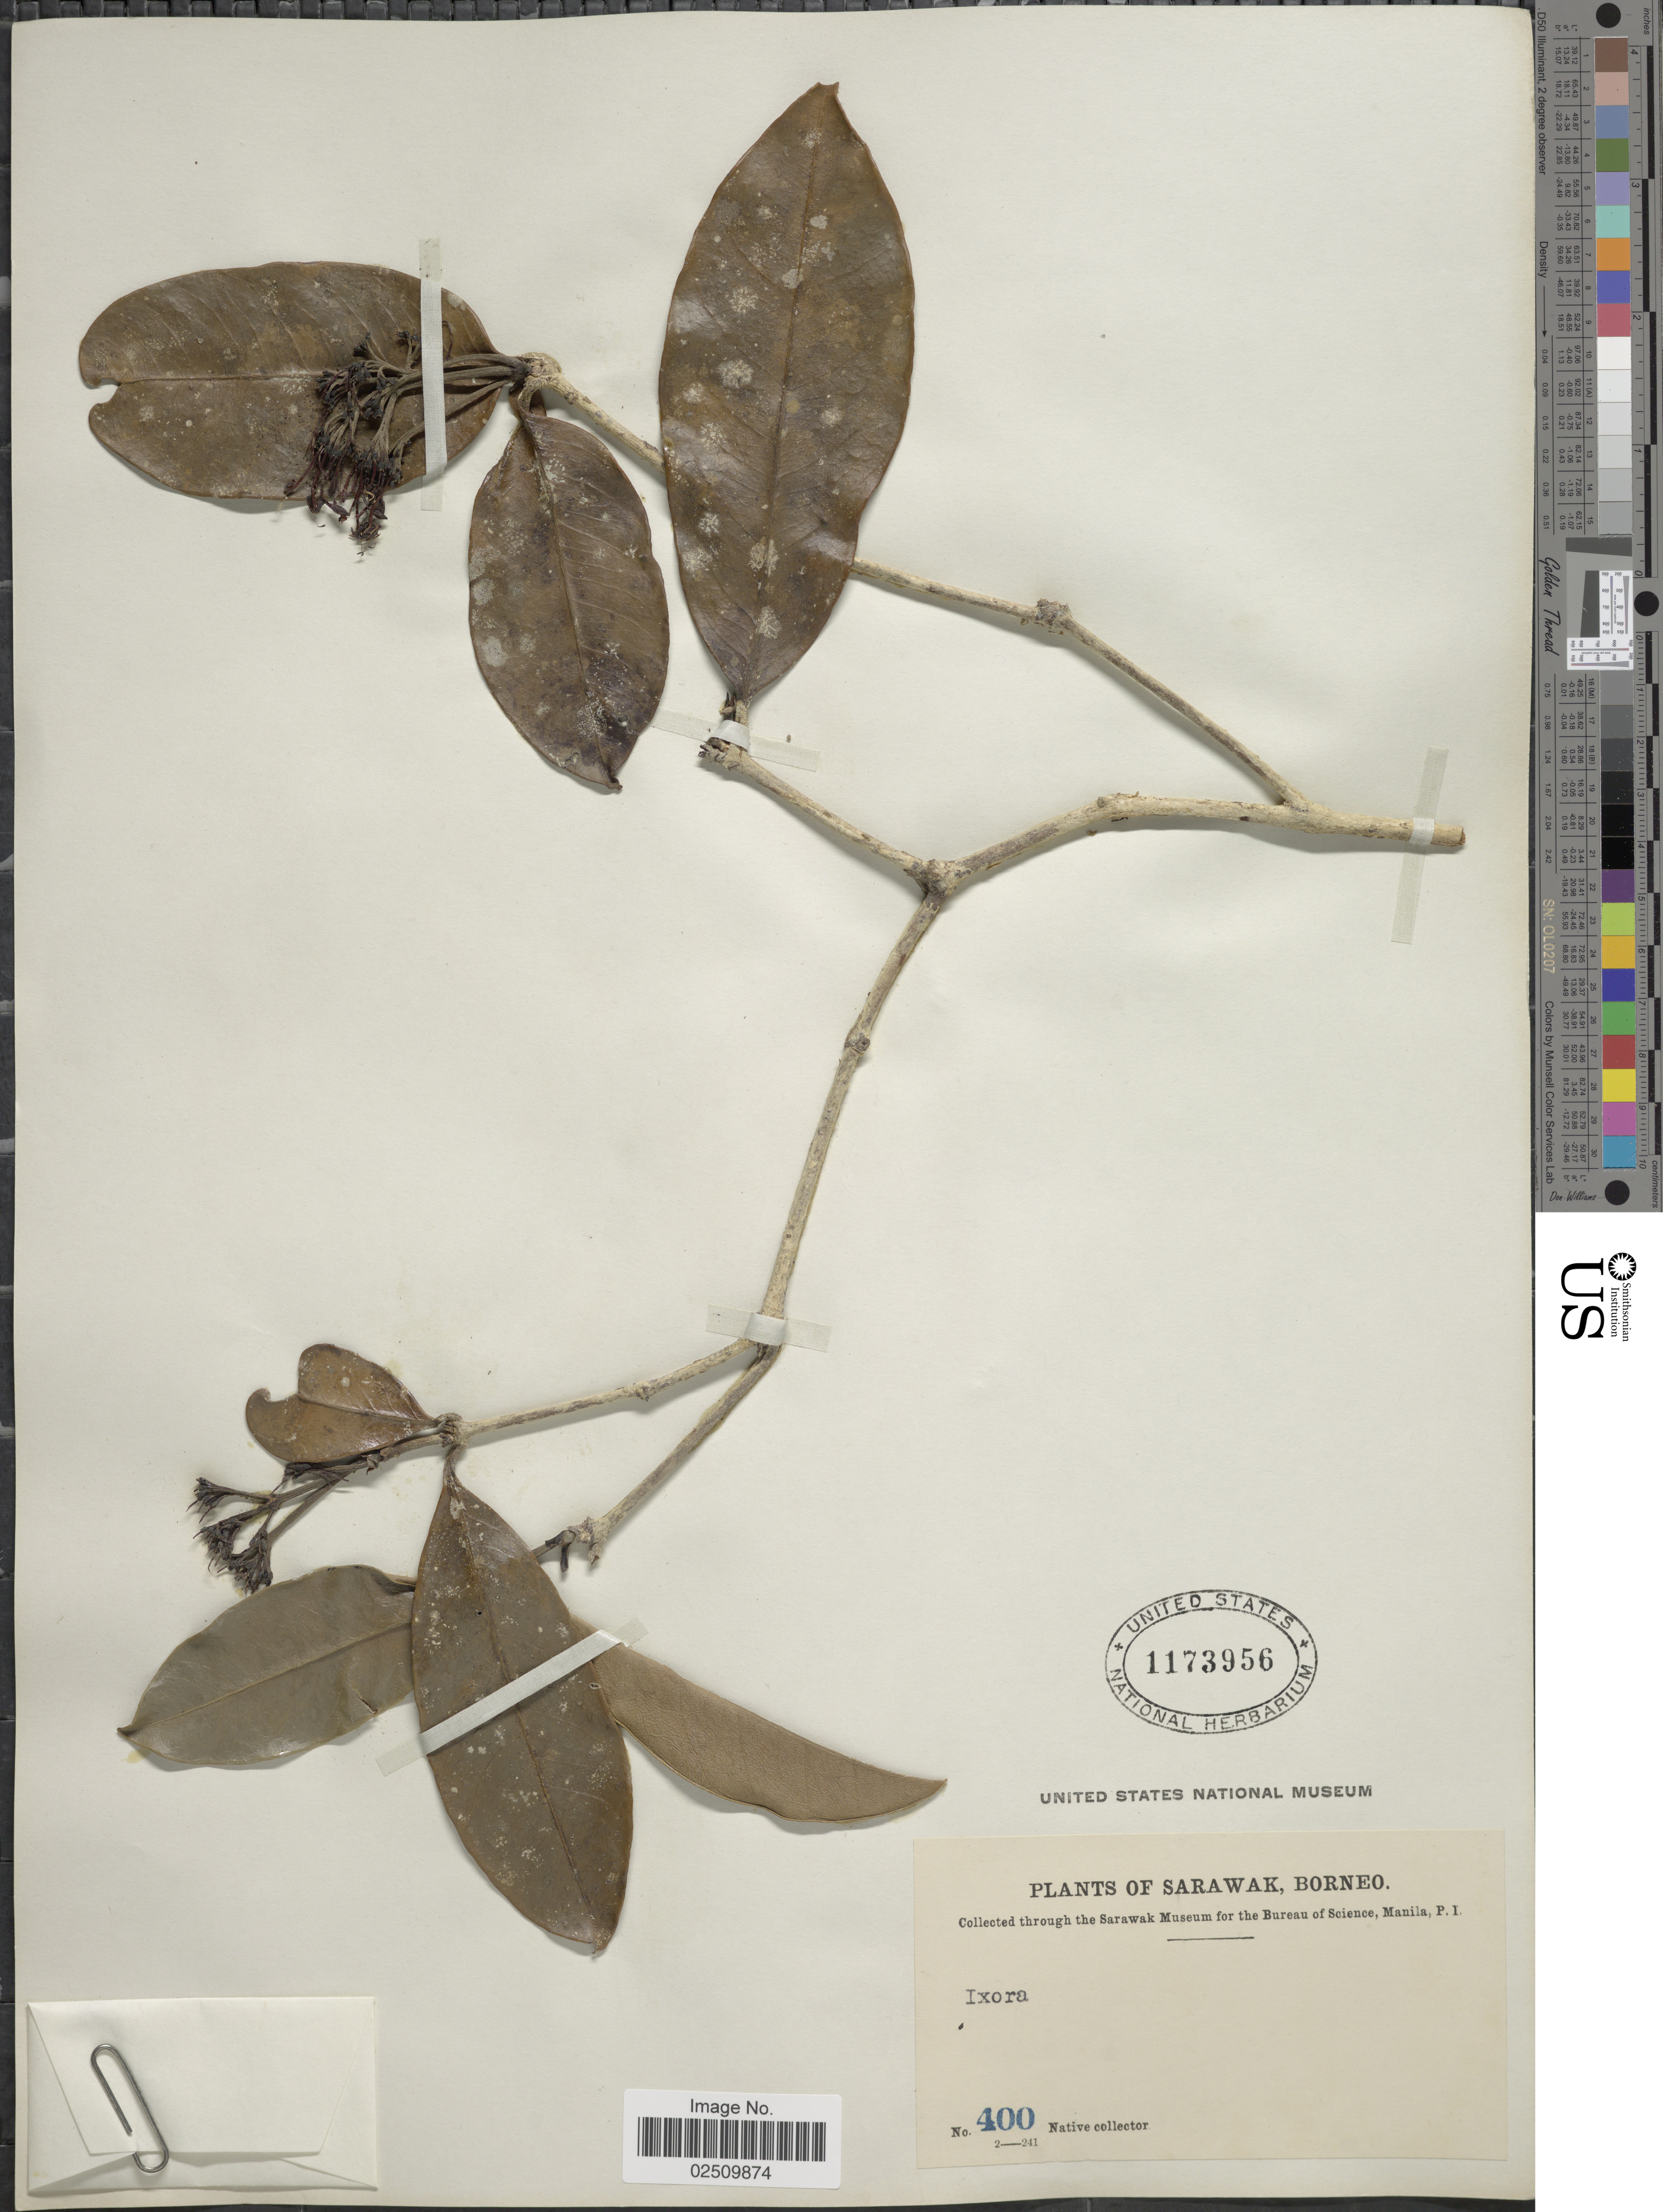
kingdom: Plantae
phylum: Tracheophyta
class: Magnoliopsida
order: Gentianales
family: Rubiaceae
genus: Ixora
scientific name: Ixora sp.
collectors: Native collector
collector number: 400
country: Malaysia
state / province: Sarawak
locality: Borneo.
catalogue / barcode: US 1173956